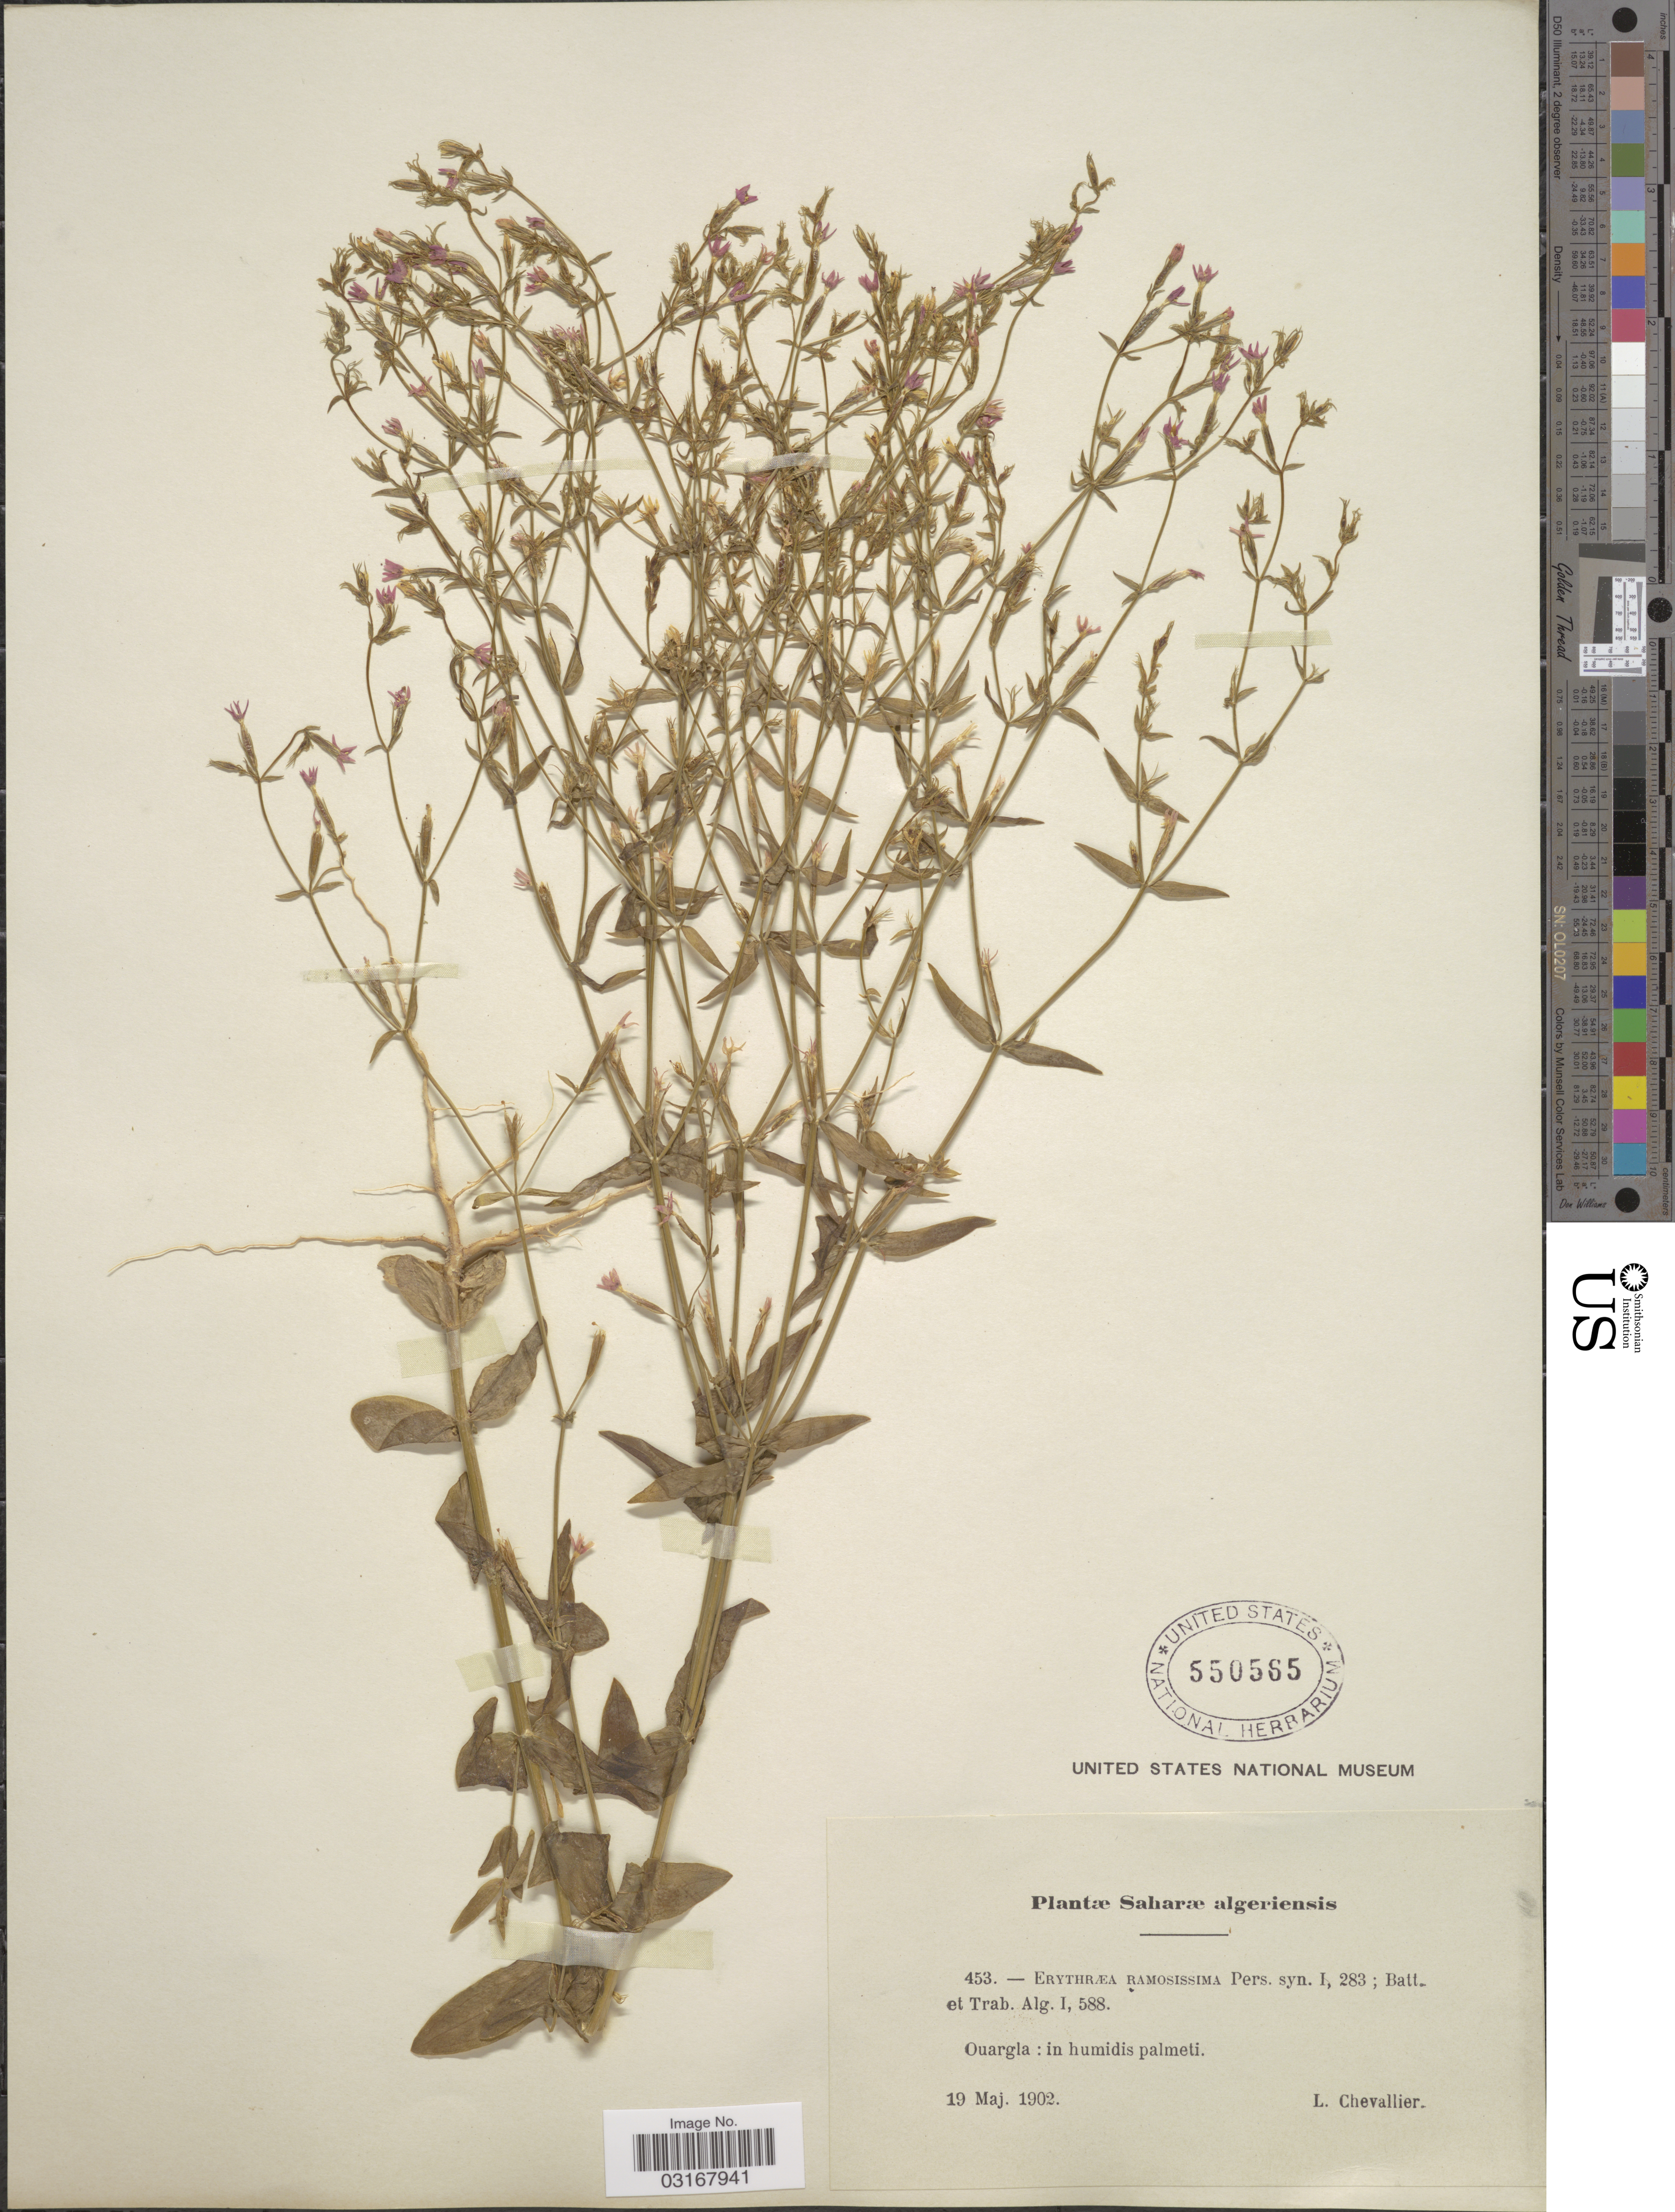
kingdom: Plantae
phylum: Tracheophyta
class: Magnoliopsida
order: Gentianales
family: Gentianaceae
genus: Centaurium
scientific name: Centaurium ramosissimum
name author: (Vill.) Druce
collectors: L. Chevallier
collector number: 453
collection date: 1902-05-19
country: Algeria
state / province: Ouargla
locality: Saharæ. Ouargla: in humidis palmeti.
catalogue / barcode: US 550565